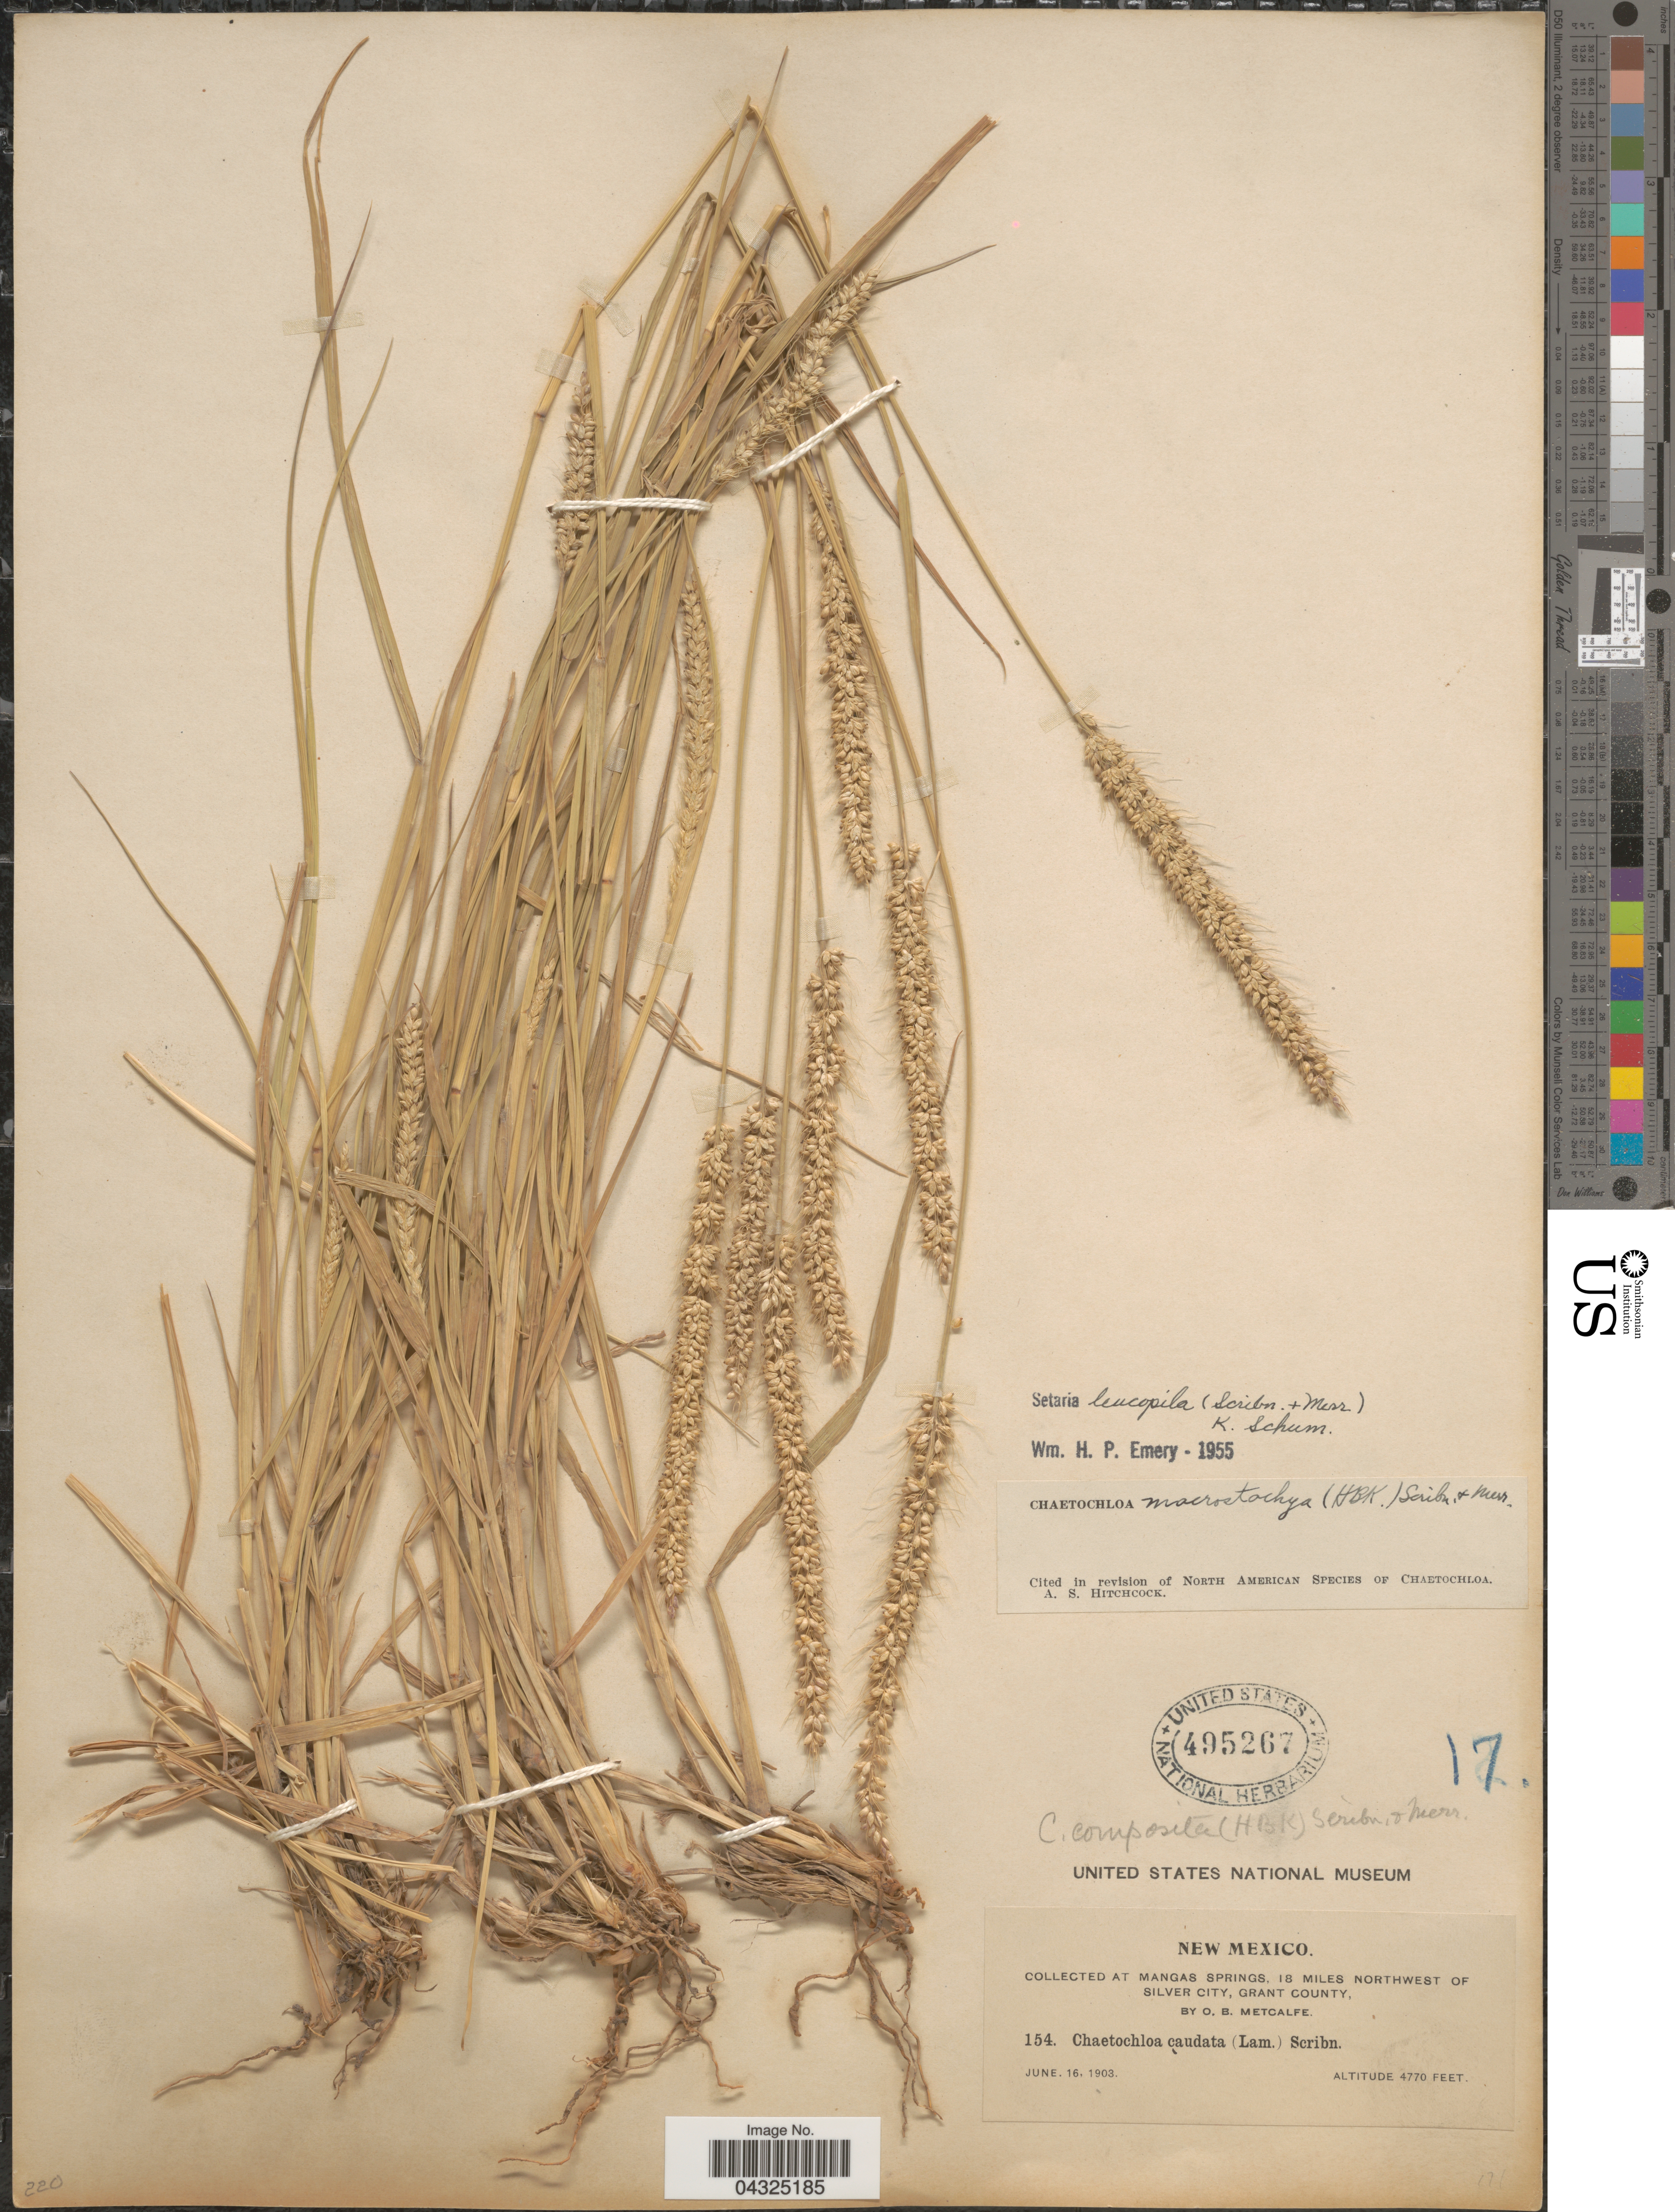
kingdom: Plantae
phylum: Tracheophyta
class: Liliopsida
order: Poales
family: Poaceae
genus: Setaria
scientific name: Setaria leucopila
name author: (Scribn. & Merr.) K. Schum.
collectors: O. B. Metcalfe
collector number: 154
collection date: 1903-06-16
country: United States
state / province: New Mexico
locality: At Mangas Springs, 18 miles northwest of Silver City, Grant County.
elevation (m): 1454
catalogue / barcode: US 495267